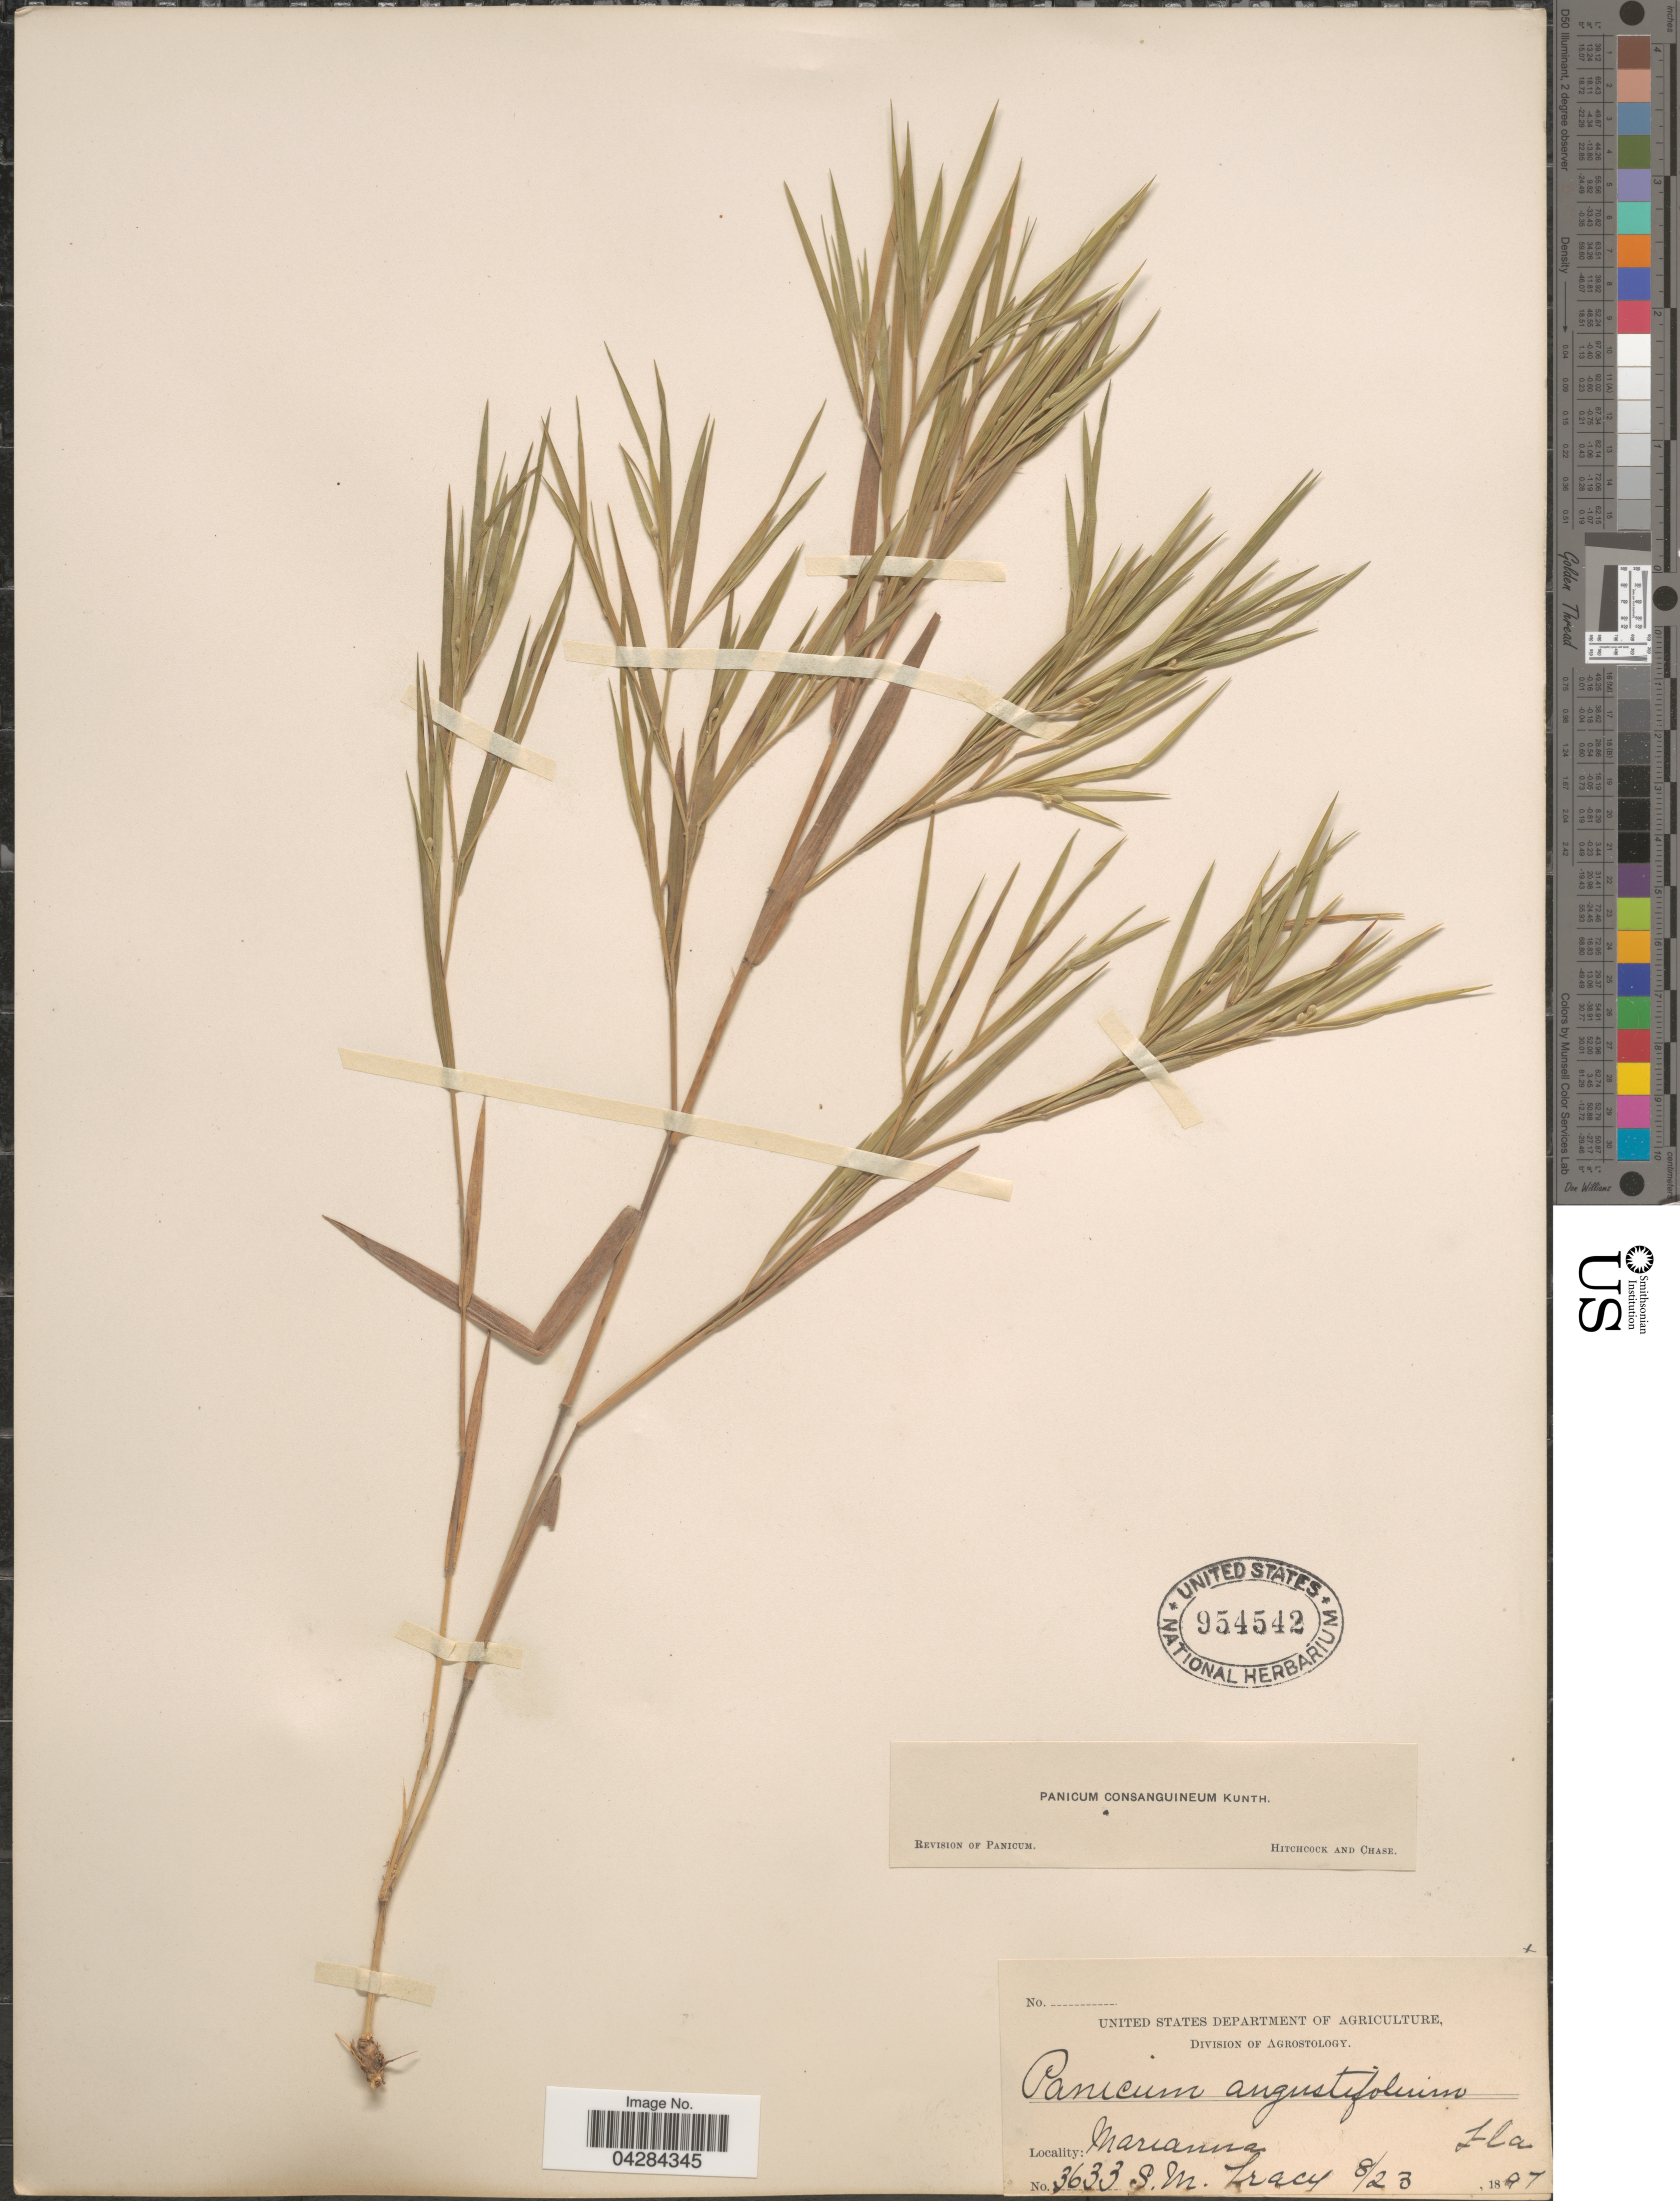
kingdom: Plantae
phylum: Tracheophyta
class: Liliopsida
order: Poales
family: Poaceae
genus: Dichanthelium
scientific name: Dichanthelium ovale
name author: (Elliott) Gould & C.A. Clark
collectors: S. M. Tracy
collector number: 3633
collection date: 1897-08-23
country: United States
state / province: Florida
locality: Marianna.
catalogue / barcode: US 954542